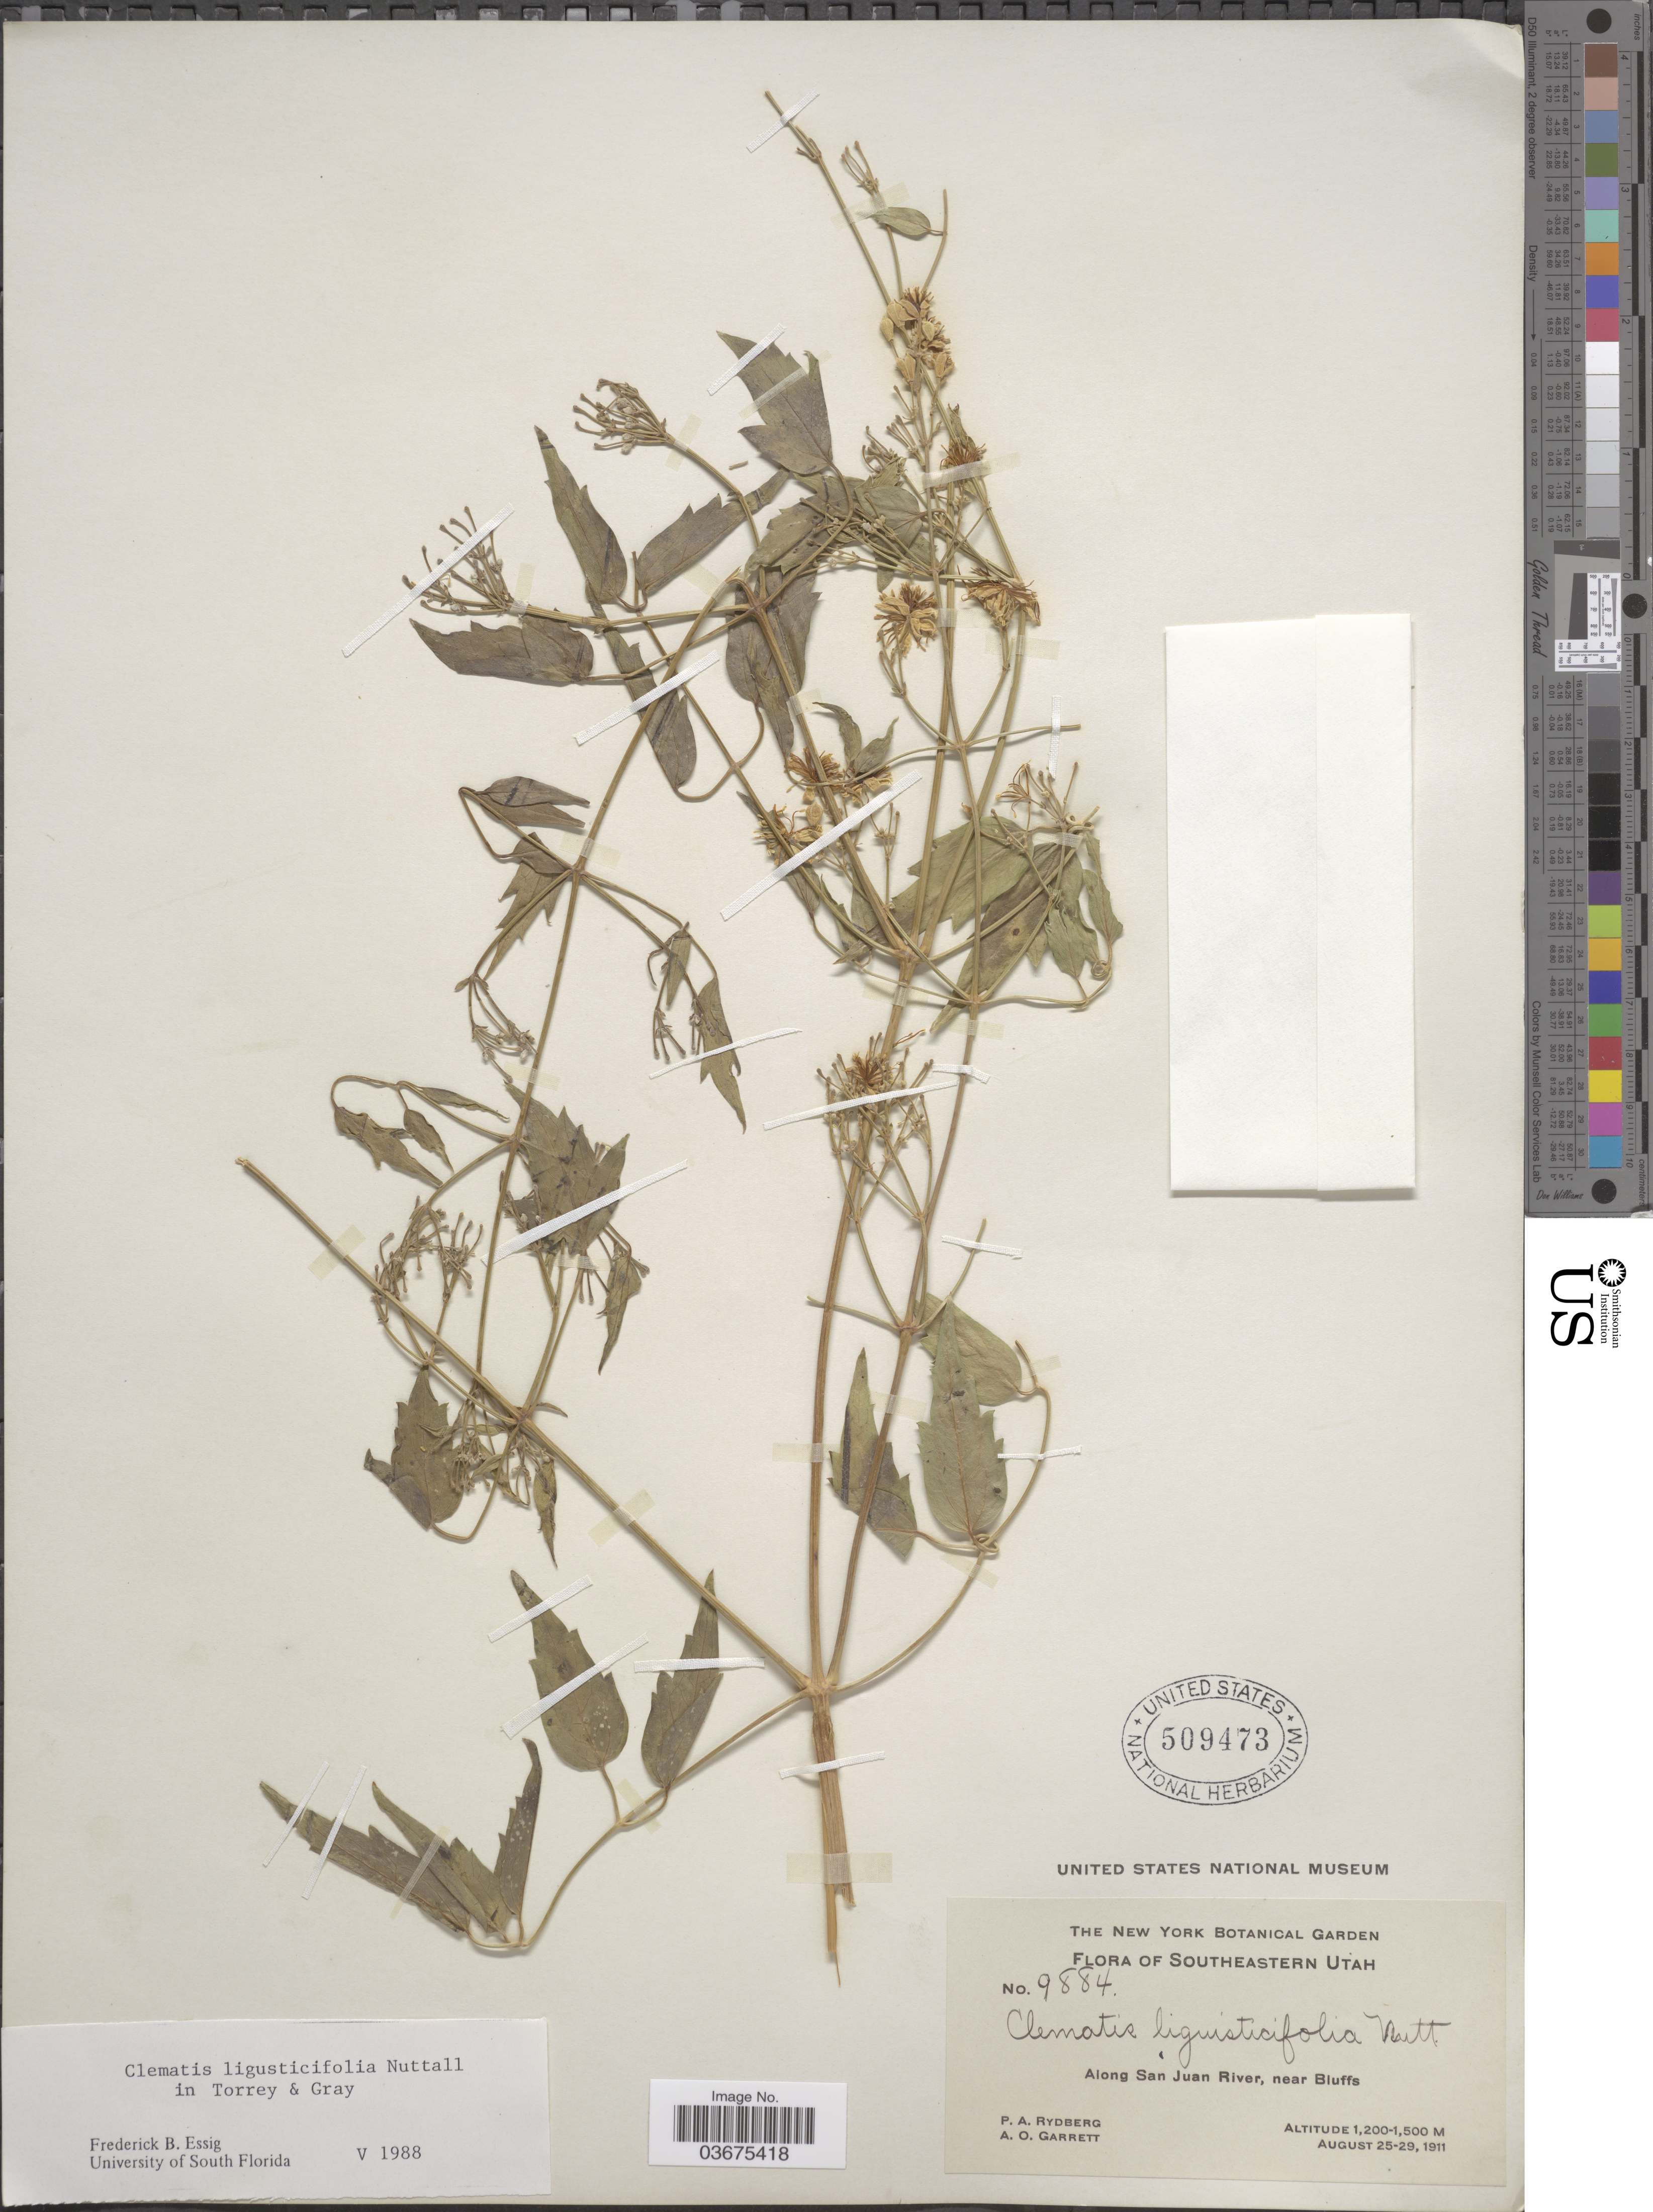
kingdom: Plantae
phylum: Tracheophyta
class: Magnoliopsida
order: Ranunculales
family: Ranunculaceae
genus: Clematis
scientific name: Clematis ligusticifolia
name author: Nutt.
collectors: P. A. Rydberg & A. O. Garrett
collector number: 9884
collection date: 1911-08-25/1911-08-29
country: United States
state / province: Utah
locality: Southeastern Utah. Along San Juan River, near Bluffs.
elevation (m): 1200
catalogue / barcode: US 509473